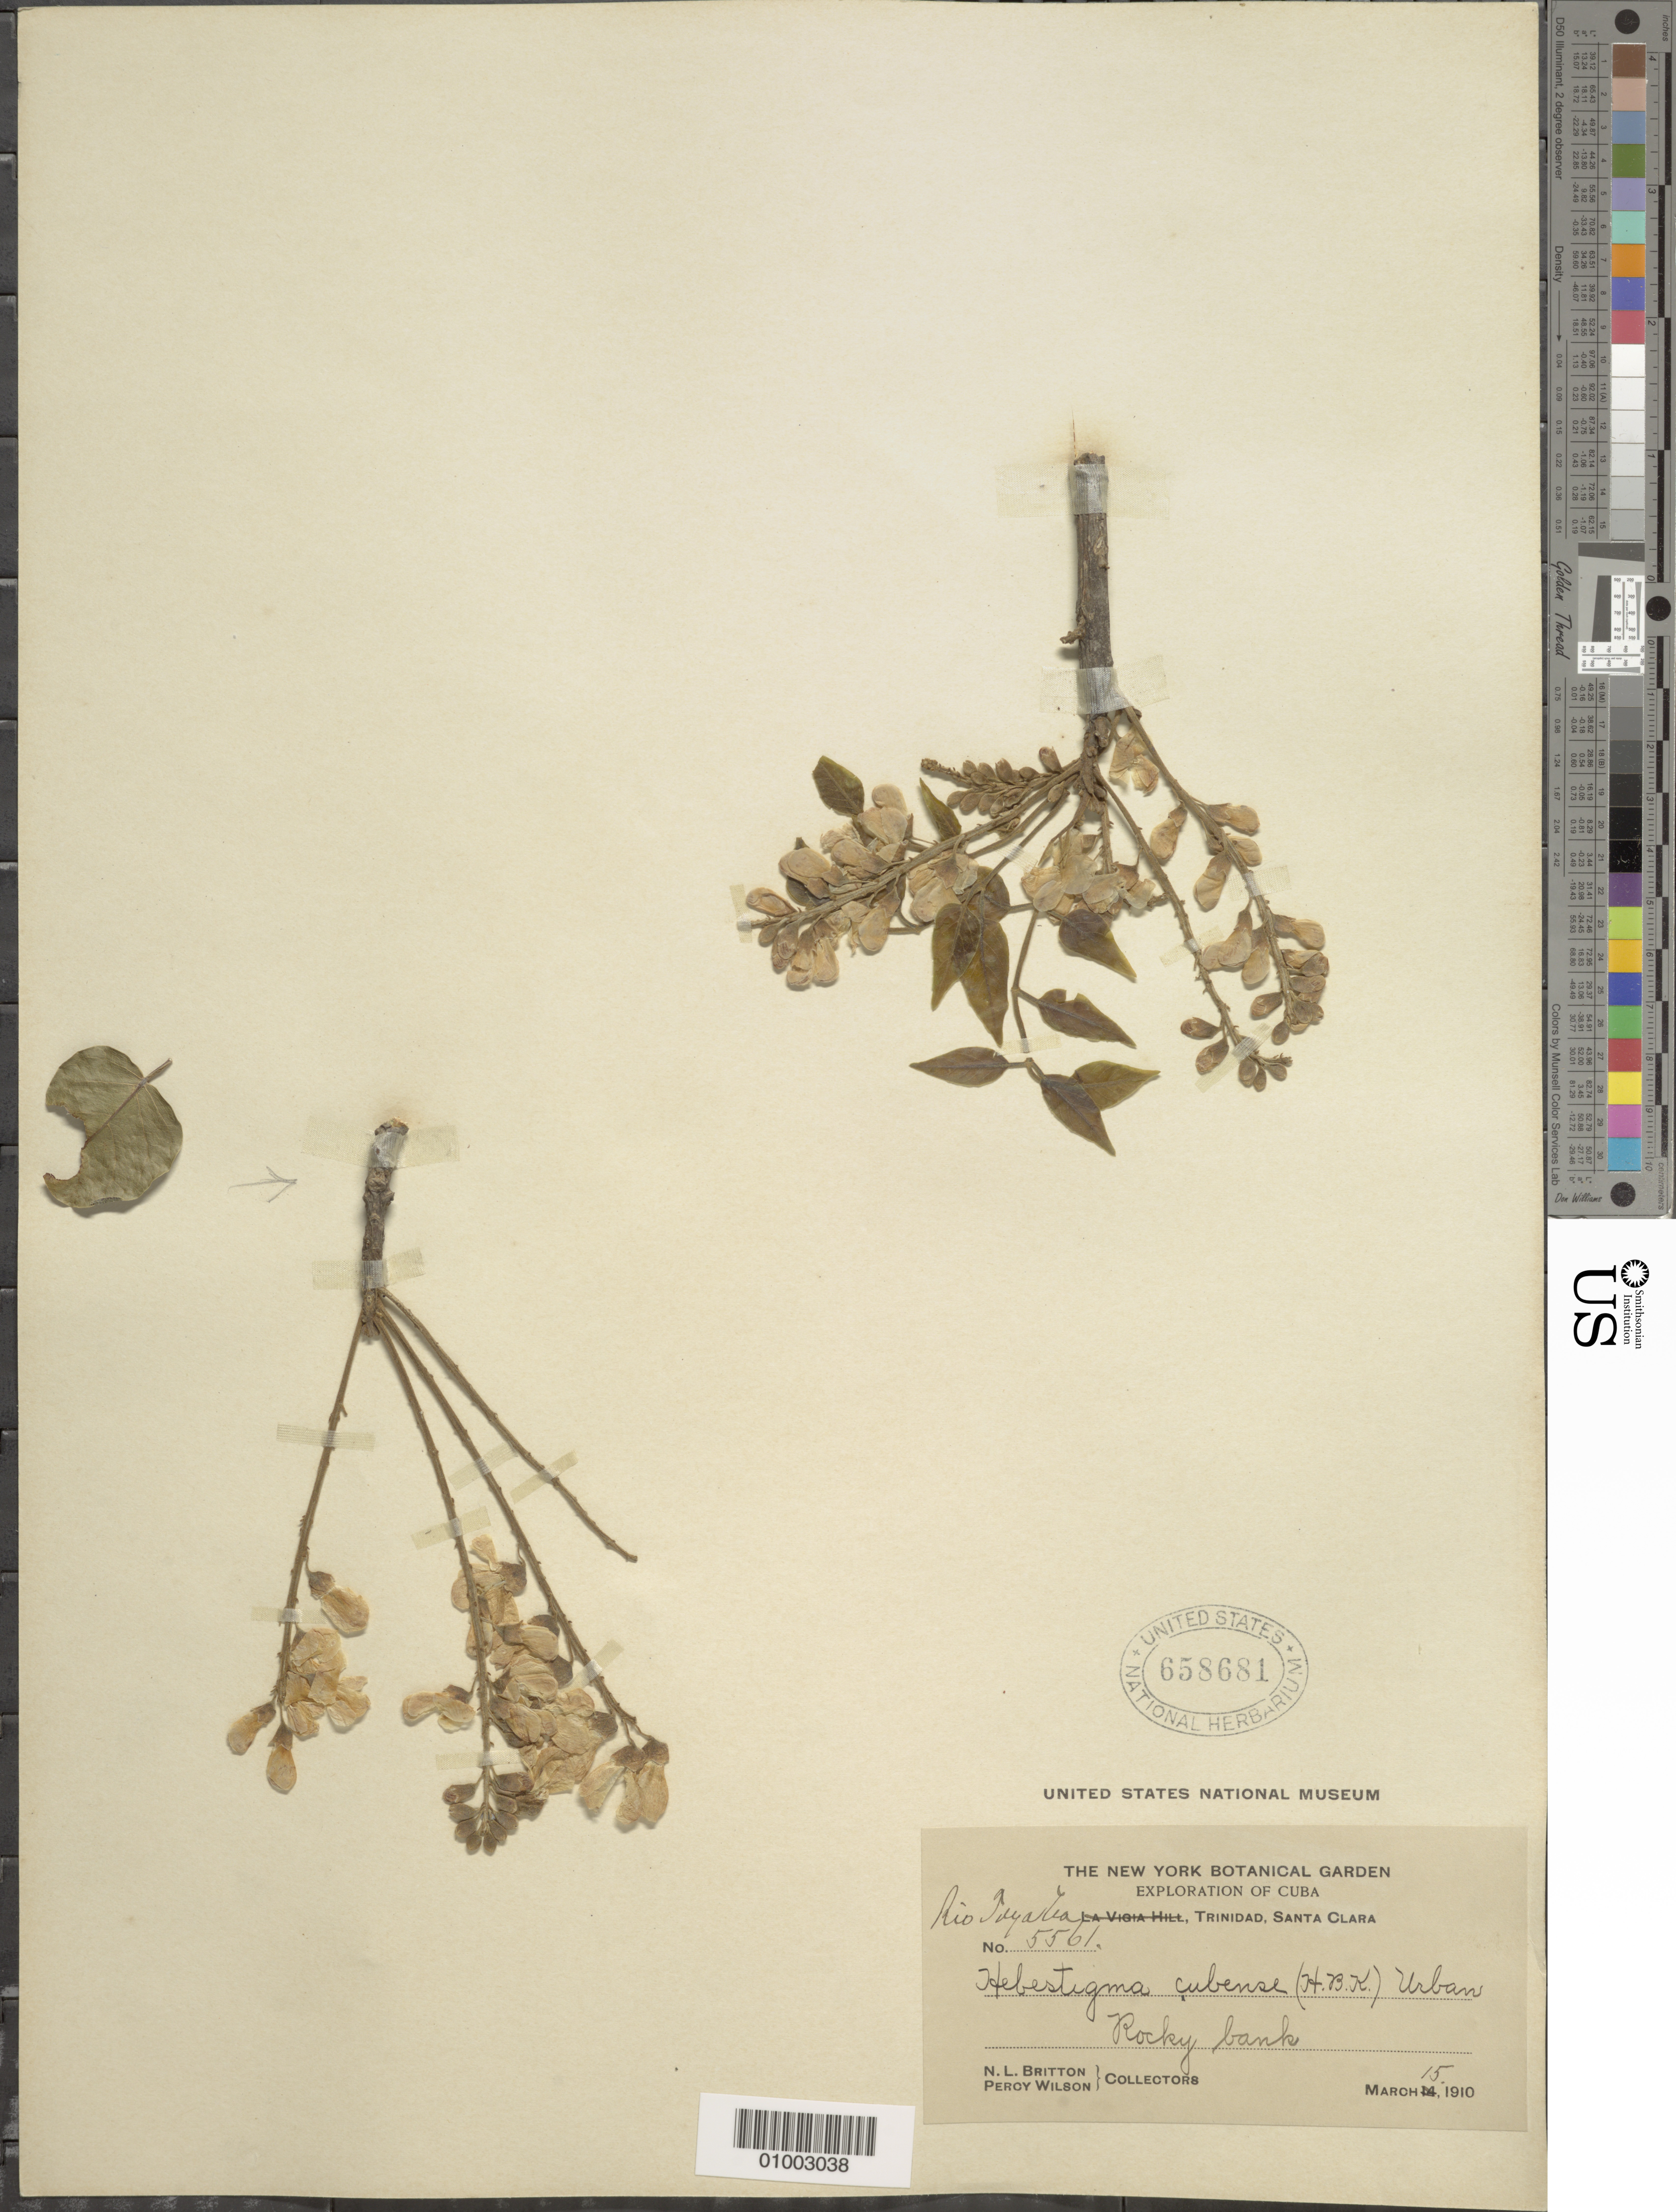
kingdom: Plantae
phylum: Tracheophyta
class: Magnoliopsida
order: Fabales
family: Fabaceae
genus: Hebestigma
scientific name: Hebestigma cubense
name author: (Kunth) Urb.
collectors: N. Britton & P. Wilson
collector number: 5561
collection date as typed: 15 Mar 1910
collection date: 1910-03-15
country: Cuba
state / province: Villa Clara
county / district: Santa Clara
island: Cuba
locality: Rio "", Trinidad, Rocky bank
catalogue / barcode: US 658681